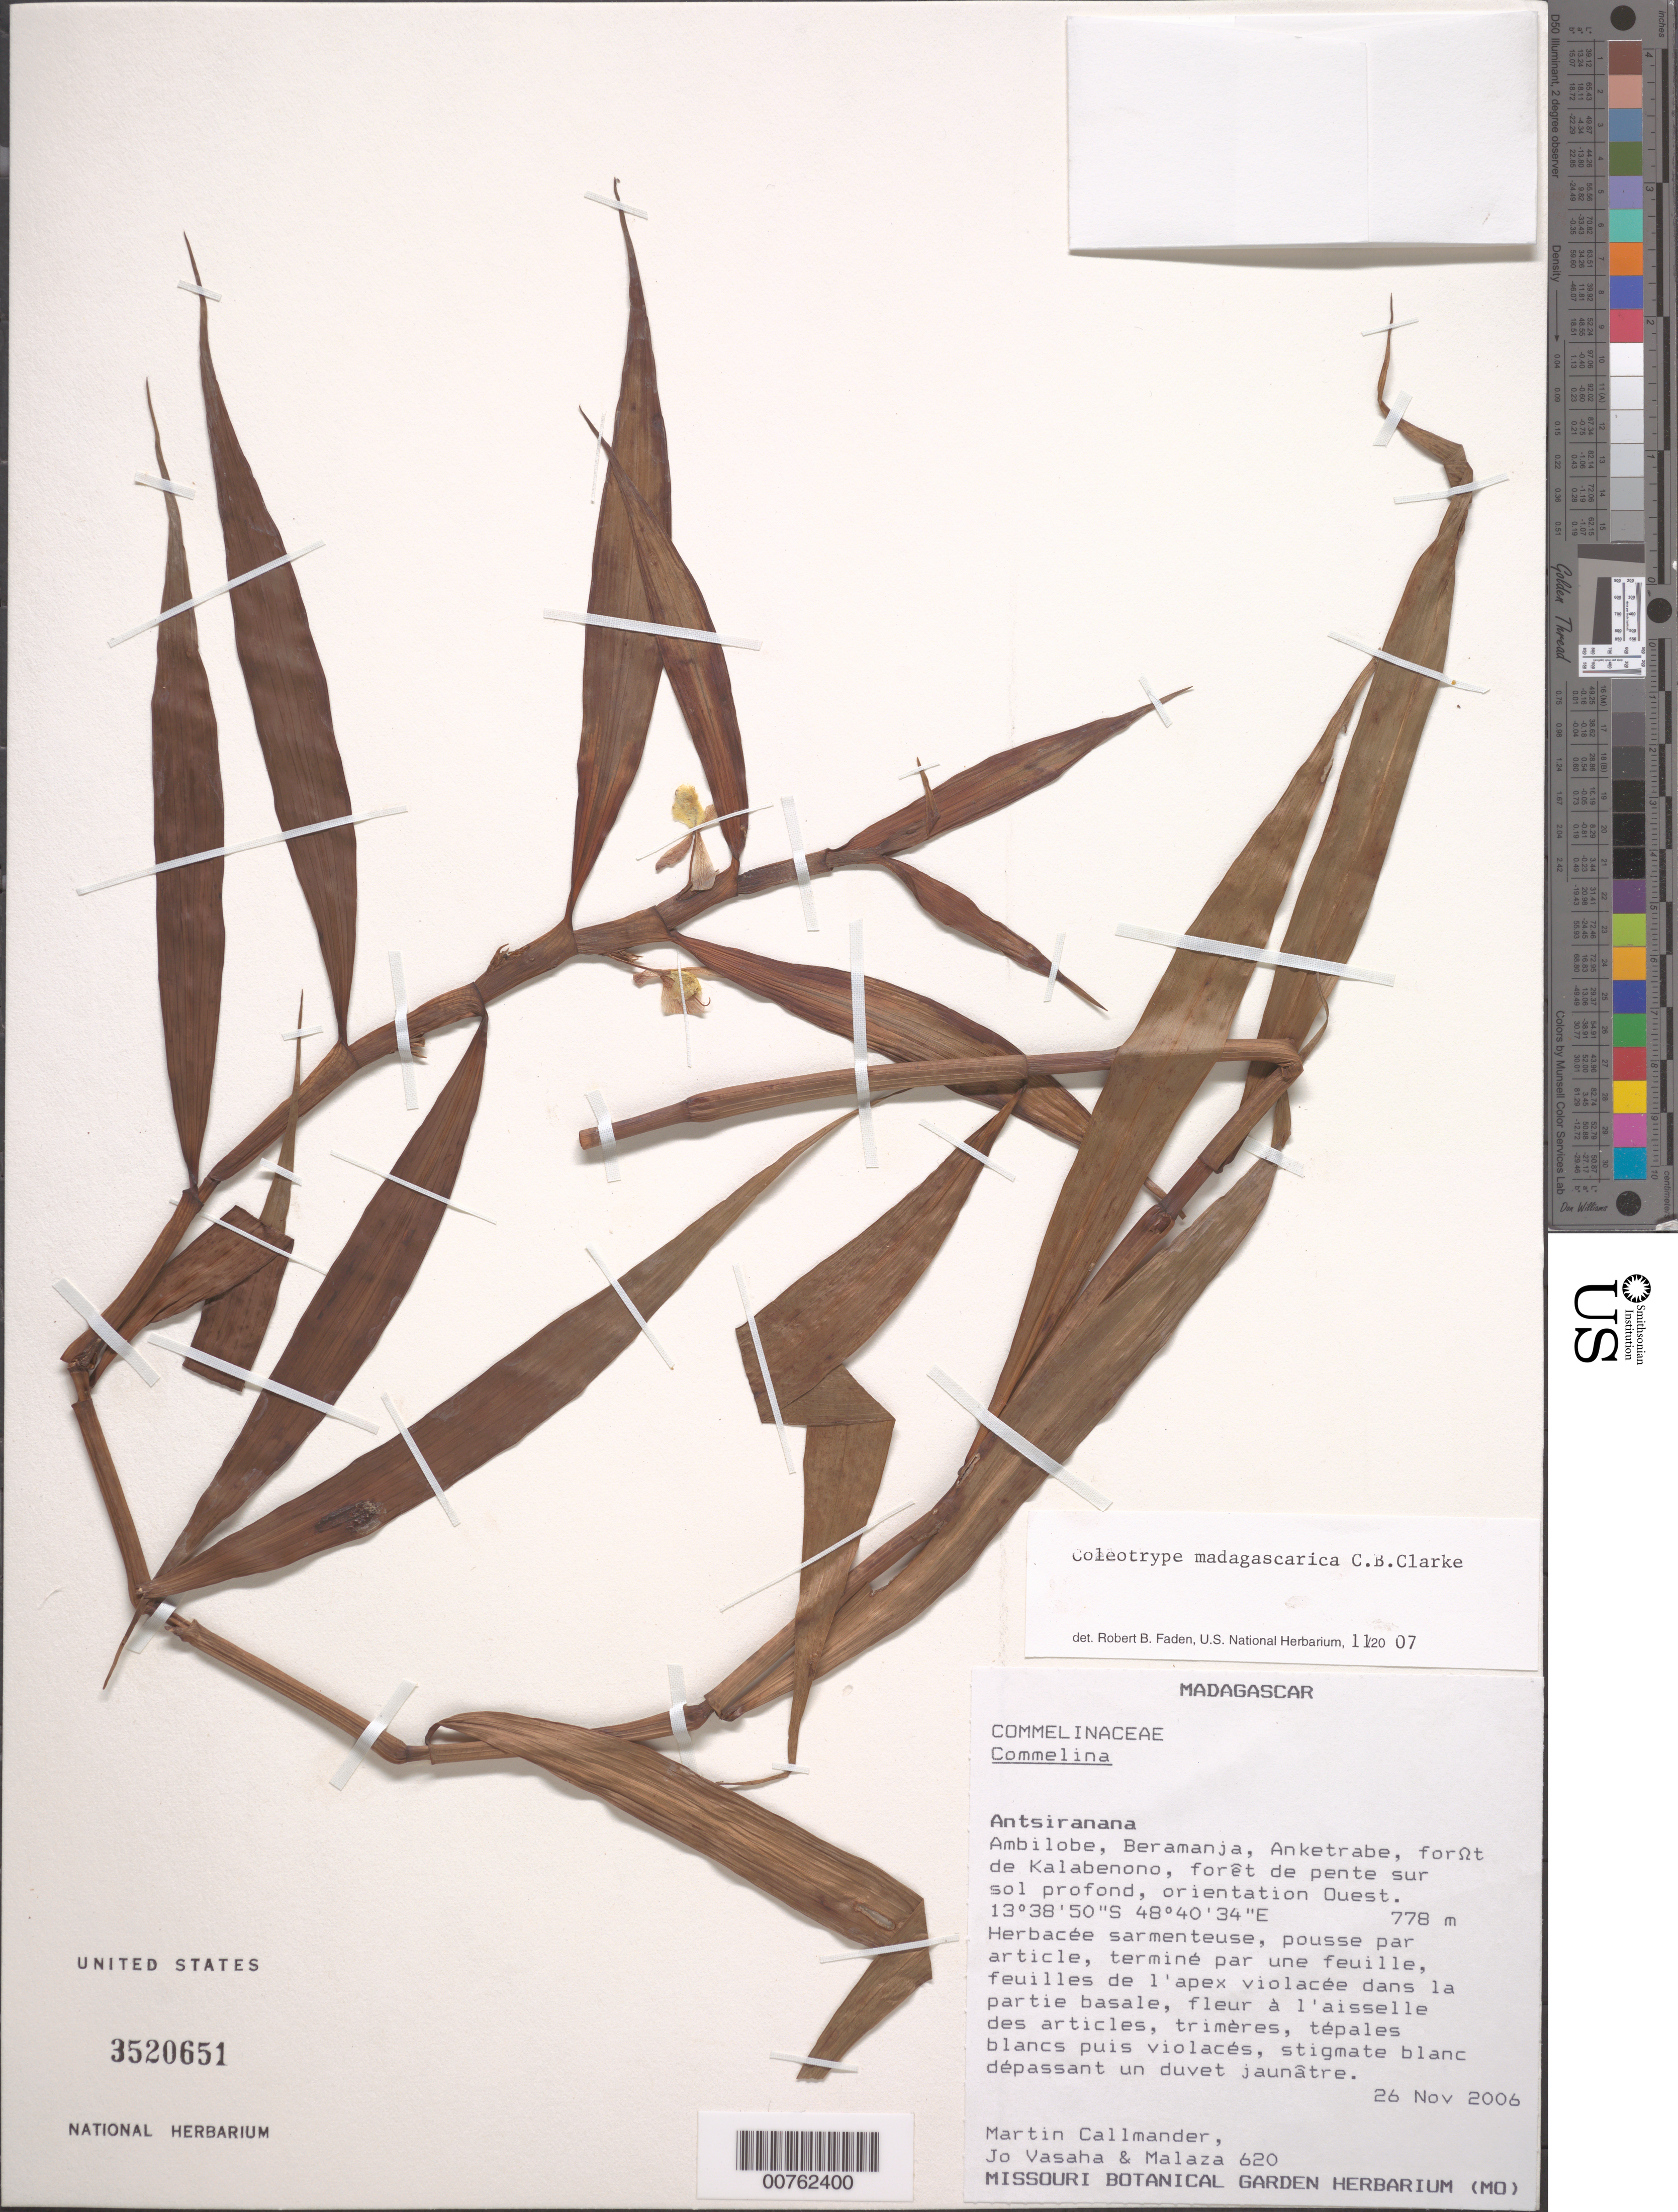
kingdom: Plantae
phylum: Tracheophyta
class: Liliopsida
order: Commelinales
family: Commelinaceae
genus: Coleotrype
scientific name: Coleotrype madagascarica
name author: C.B. Clarke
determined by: Faden, Robert B., (US), Smithsonian Institution - National Museum of Natural History (UNITED STATES)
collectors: M. Callmander & J. Vasaha & Malaza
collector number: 620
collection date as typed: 26 Nov 2006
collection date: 2006-11-26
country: Madagascar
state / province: Diana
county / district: Ambilobe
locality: Ambilobe, Beramanja, Anketrade, foret de Kalabenono, foret de pente sur sol profond, orientation Ouest.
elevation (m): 778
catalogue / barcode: US 3520651